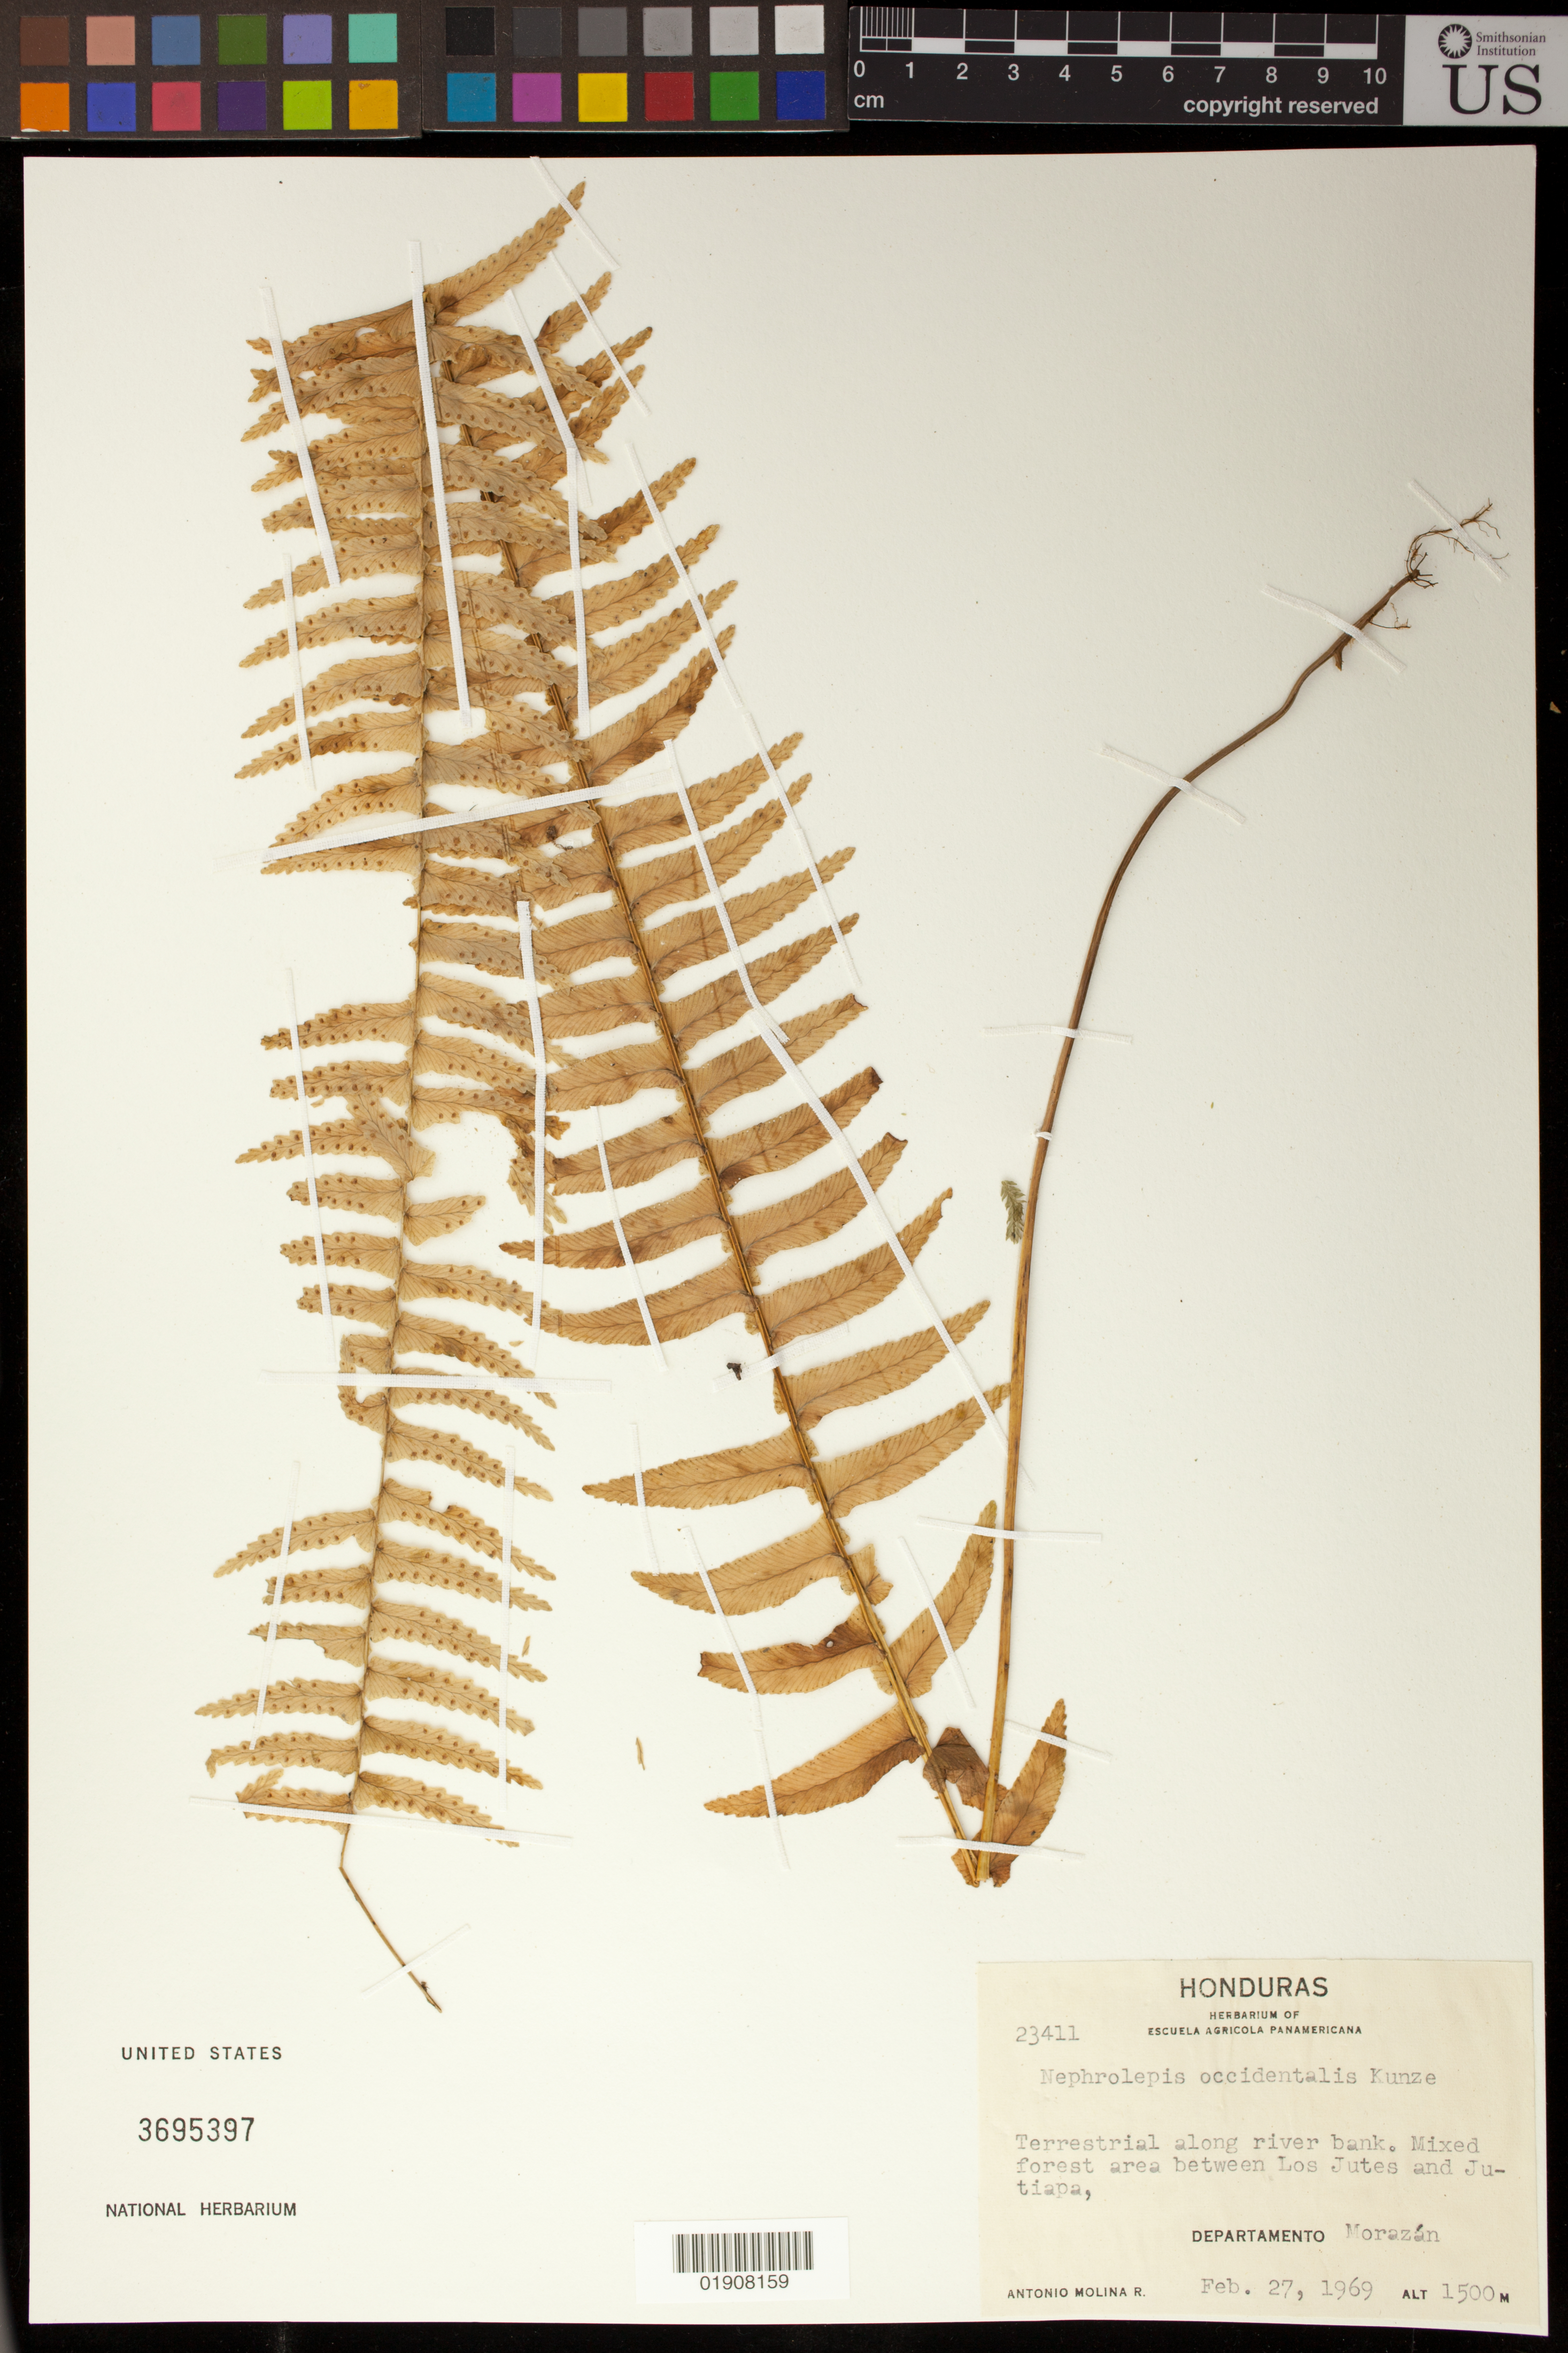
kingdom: Plantae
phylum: Tracheophyta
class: Polypodiopsida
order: Polypodiales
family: Nephrolepidaceae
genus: Nephrolepis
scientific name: Nephrolepis undulata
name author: J. Sm.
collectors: A. Molina R.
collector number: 23411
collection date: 1969-02-27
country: Honduras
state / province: Fco. Morazán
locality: Mixed forest area between Los Jutes and Jutiapa, Departamento Morazan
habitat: Mixed forest.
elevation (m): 1500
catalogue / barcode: US 3695397